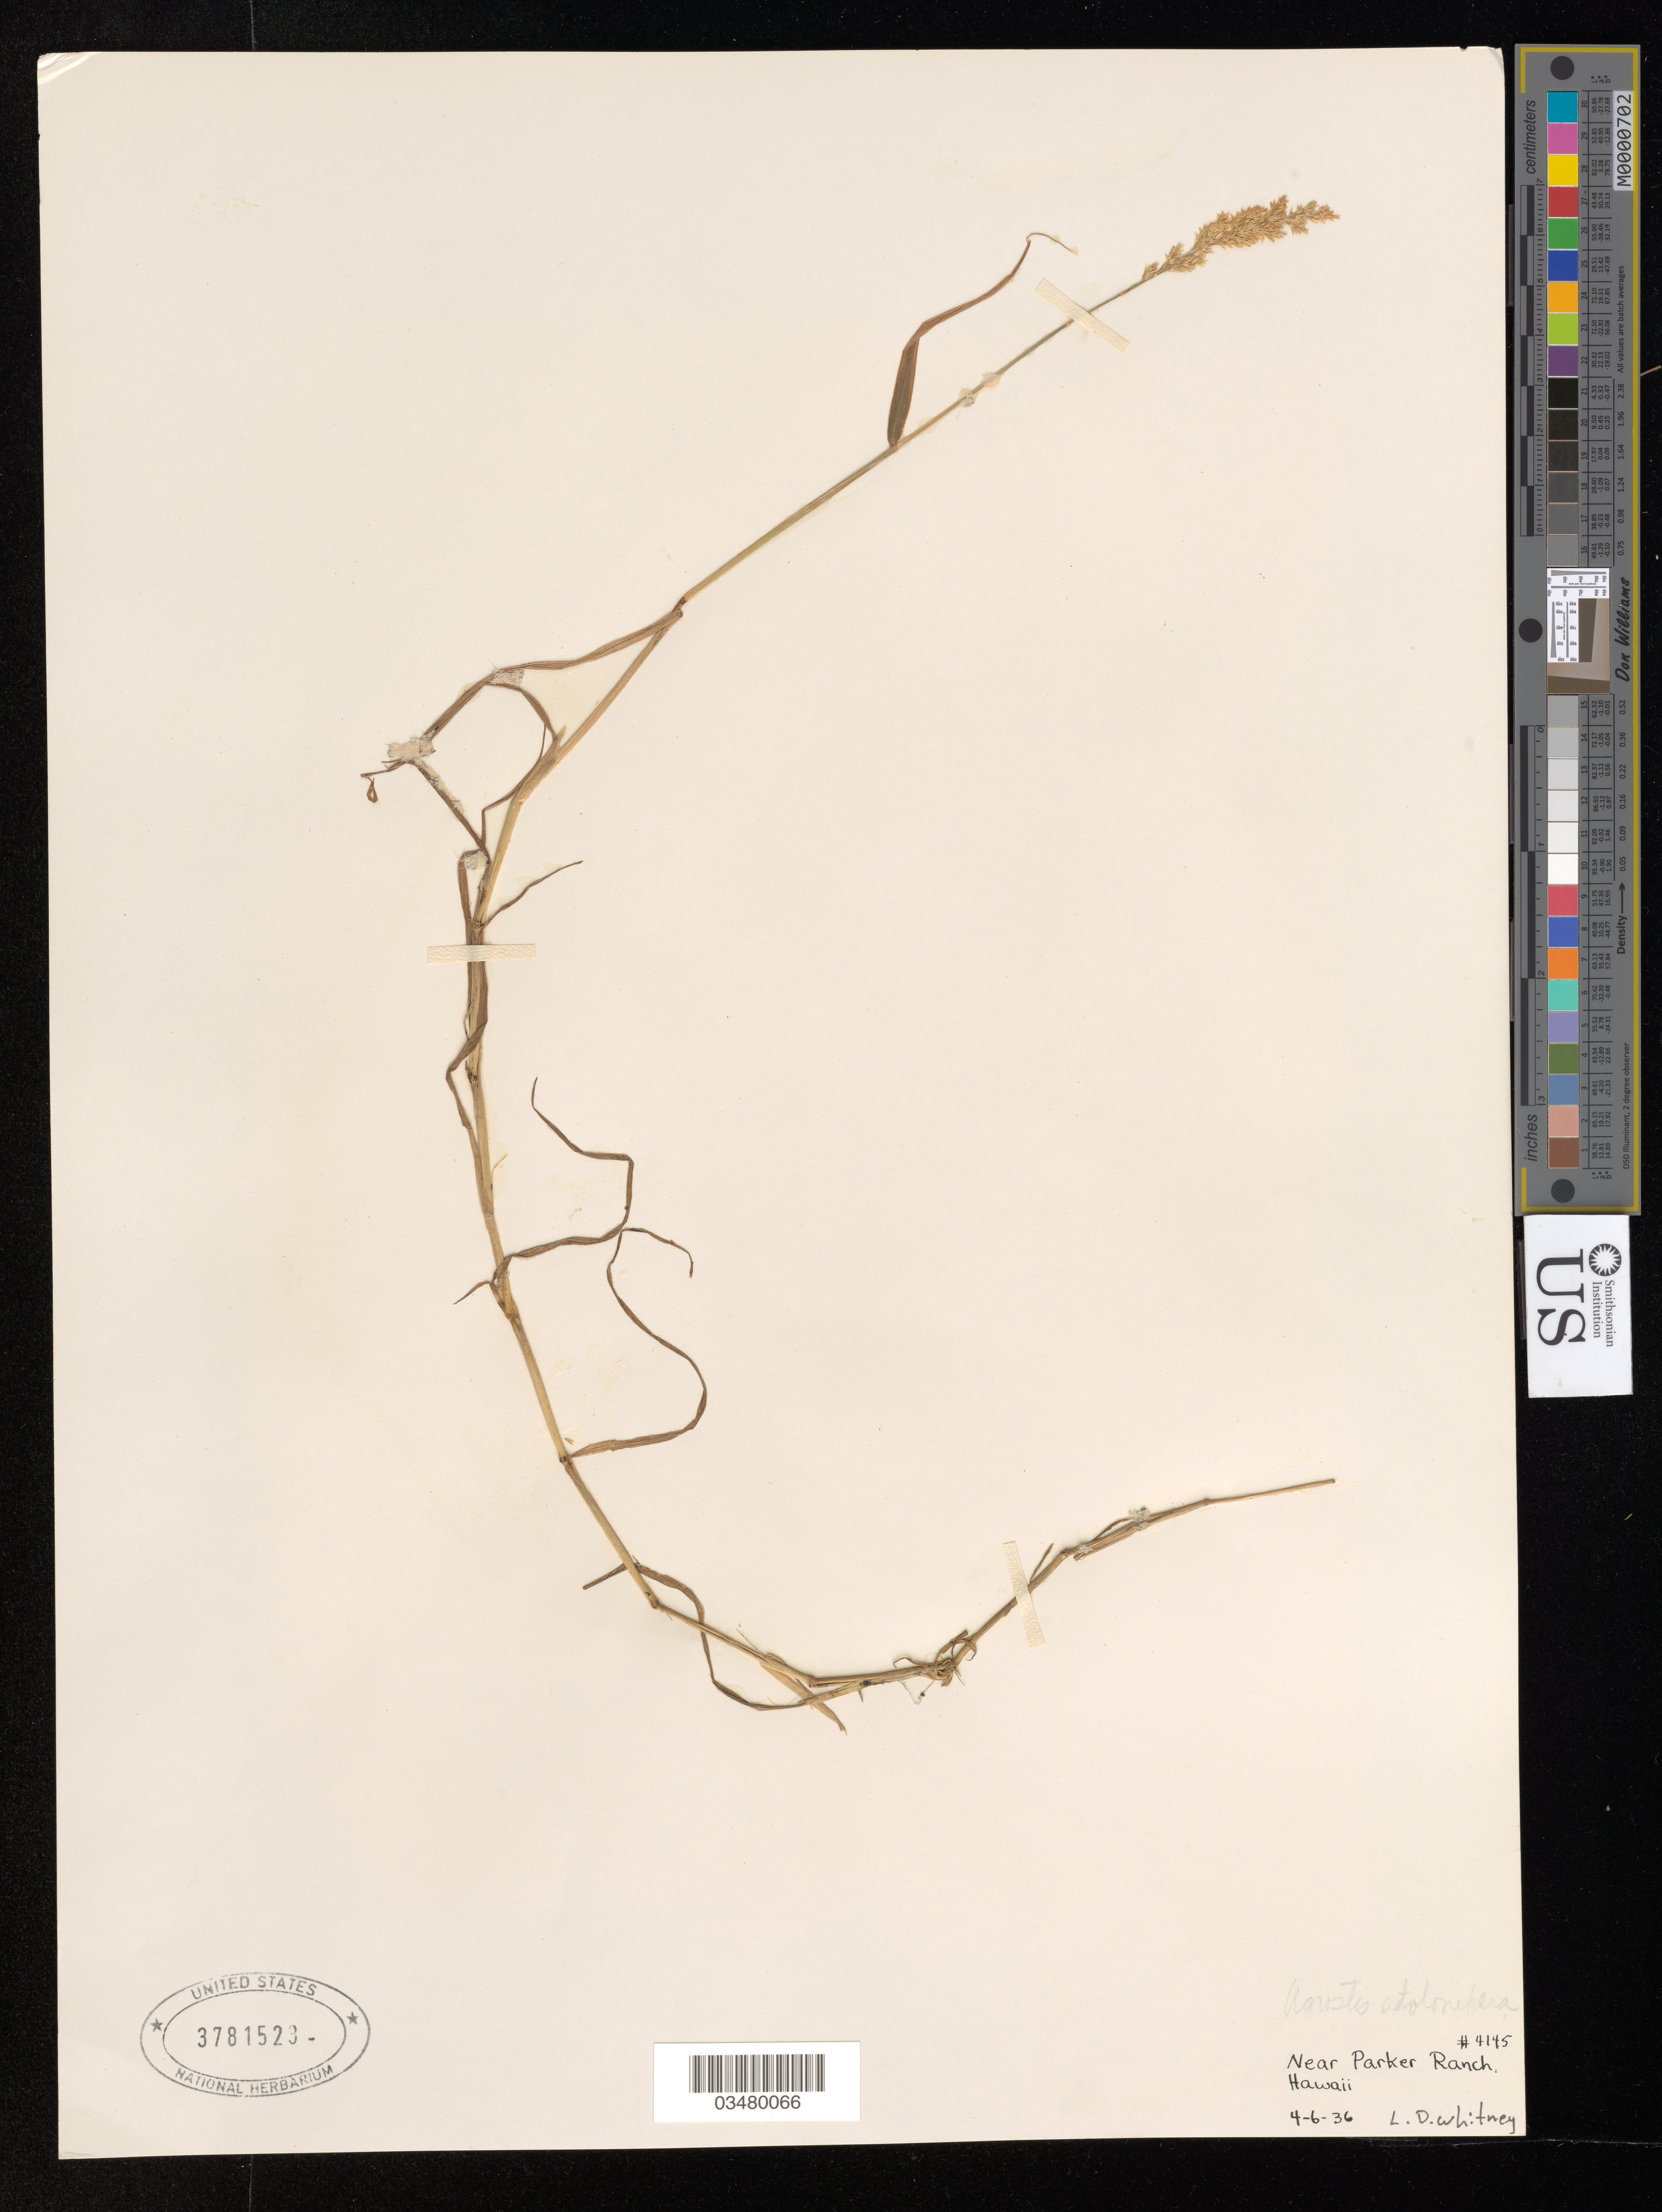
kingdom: Plantae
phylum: Tracheophyta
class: Liliopsida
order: Poales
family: Poaceae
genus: Agrostis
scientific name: Agrostis stolonifera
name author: L.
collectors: L. Whitney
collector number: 4145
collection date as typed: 4-6-36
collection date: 1936-04-06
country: United States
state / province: Hawaii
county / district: Hawaii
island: Hawaii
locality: Near Parker Ranch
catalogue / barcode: US 3781523